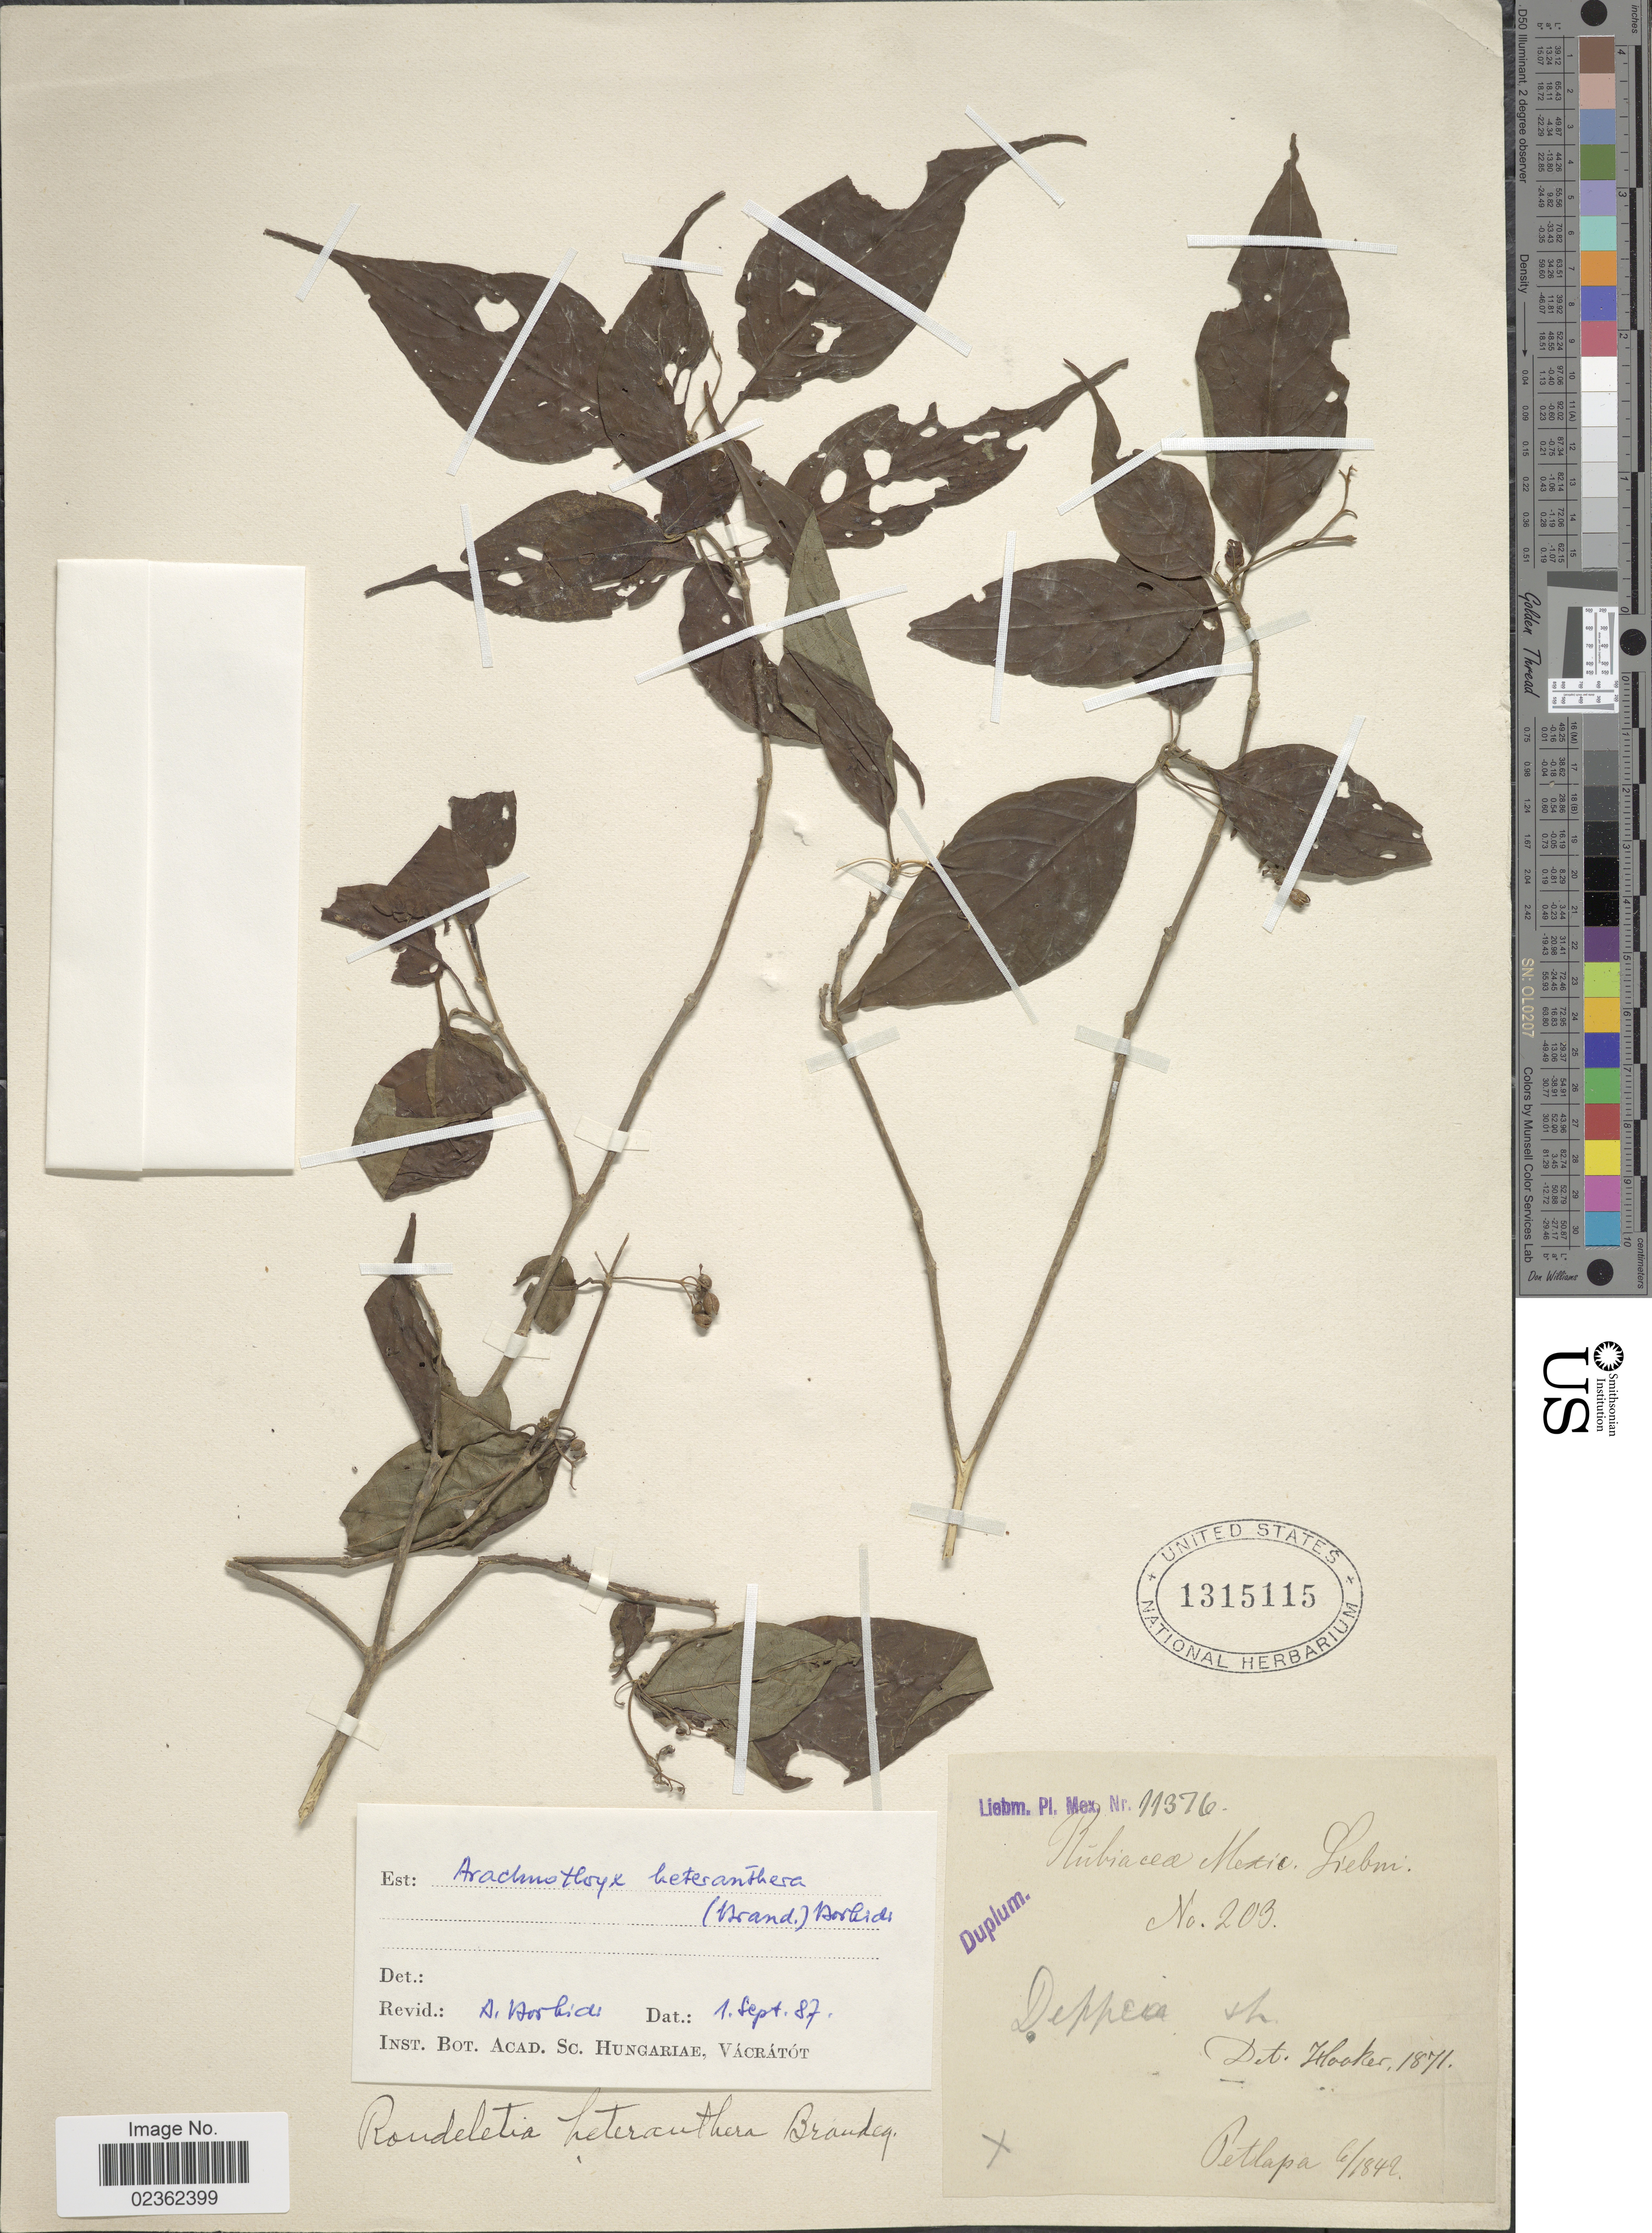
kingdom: Plantae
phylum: Tracheophyta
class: Magnoliopsida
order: Gentianales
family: Rubiaceae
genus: Arachnothryx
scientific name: Arachnothryx heteranthera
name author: (Brandegee) Borhidi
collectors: Liebmann, --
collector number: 11376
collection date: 1842-06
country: Mexico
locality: Petlapa.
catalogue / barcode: US 1315115